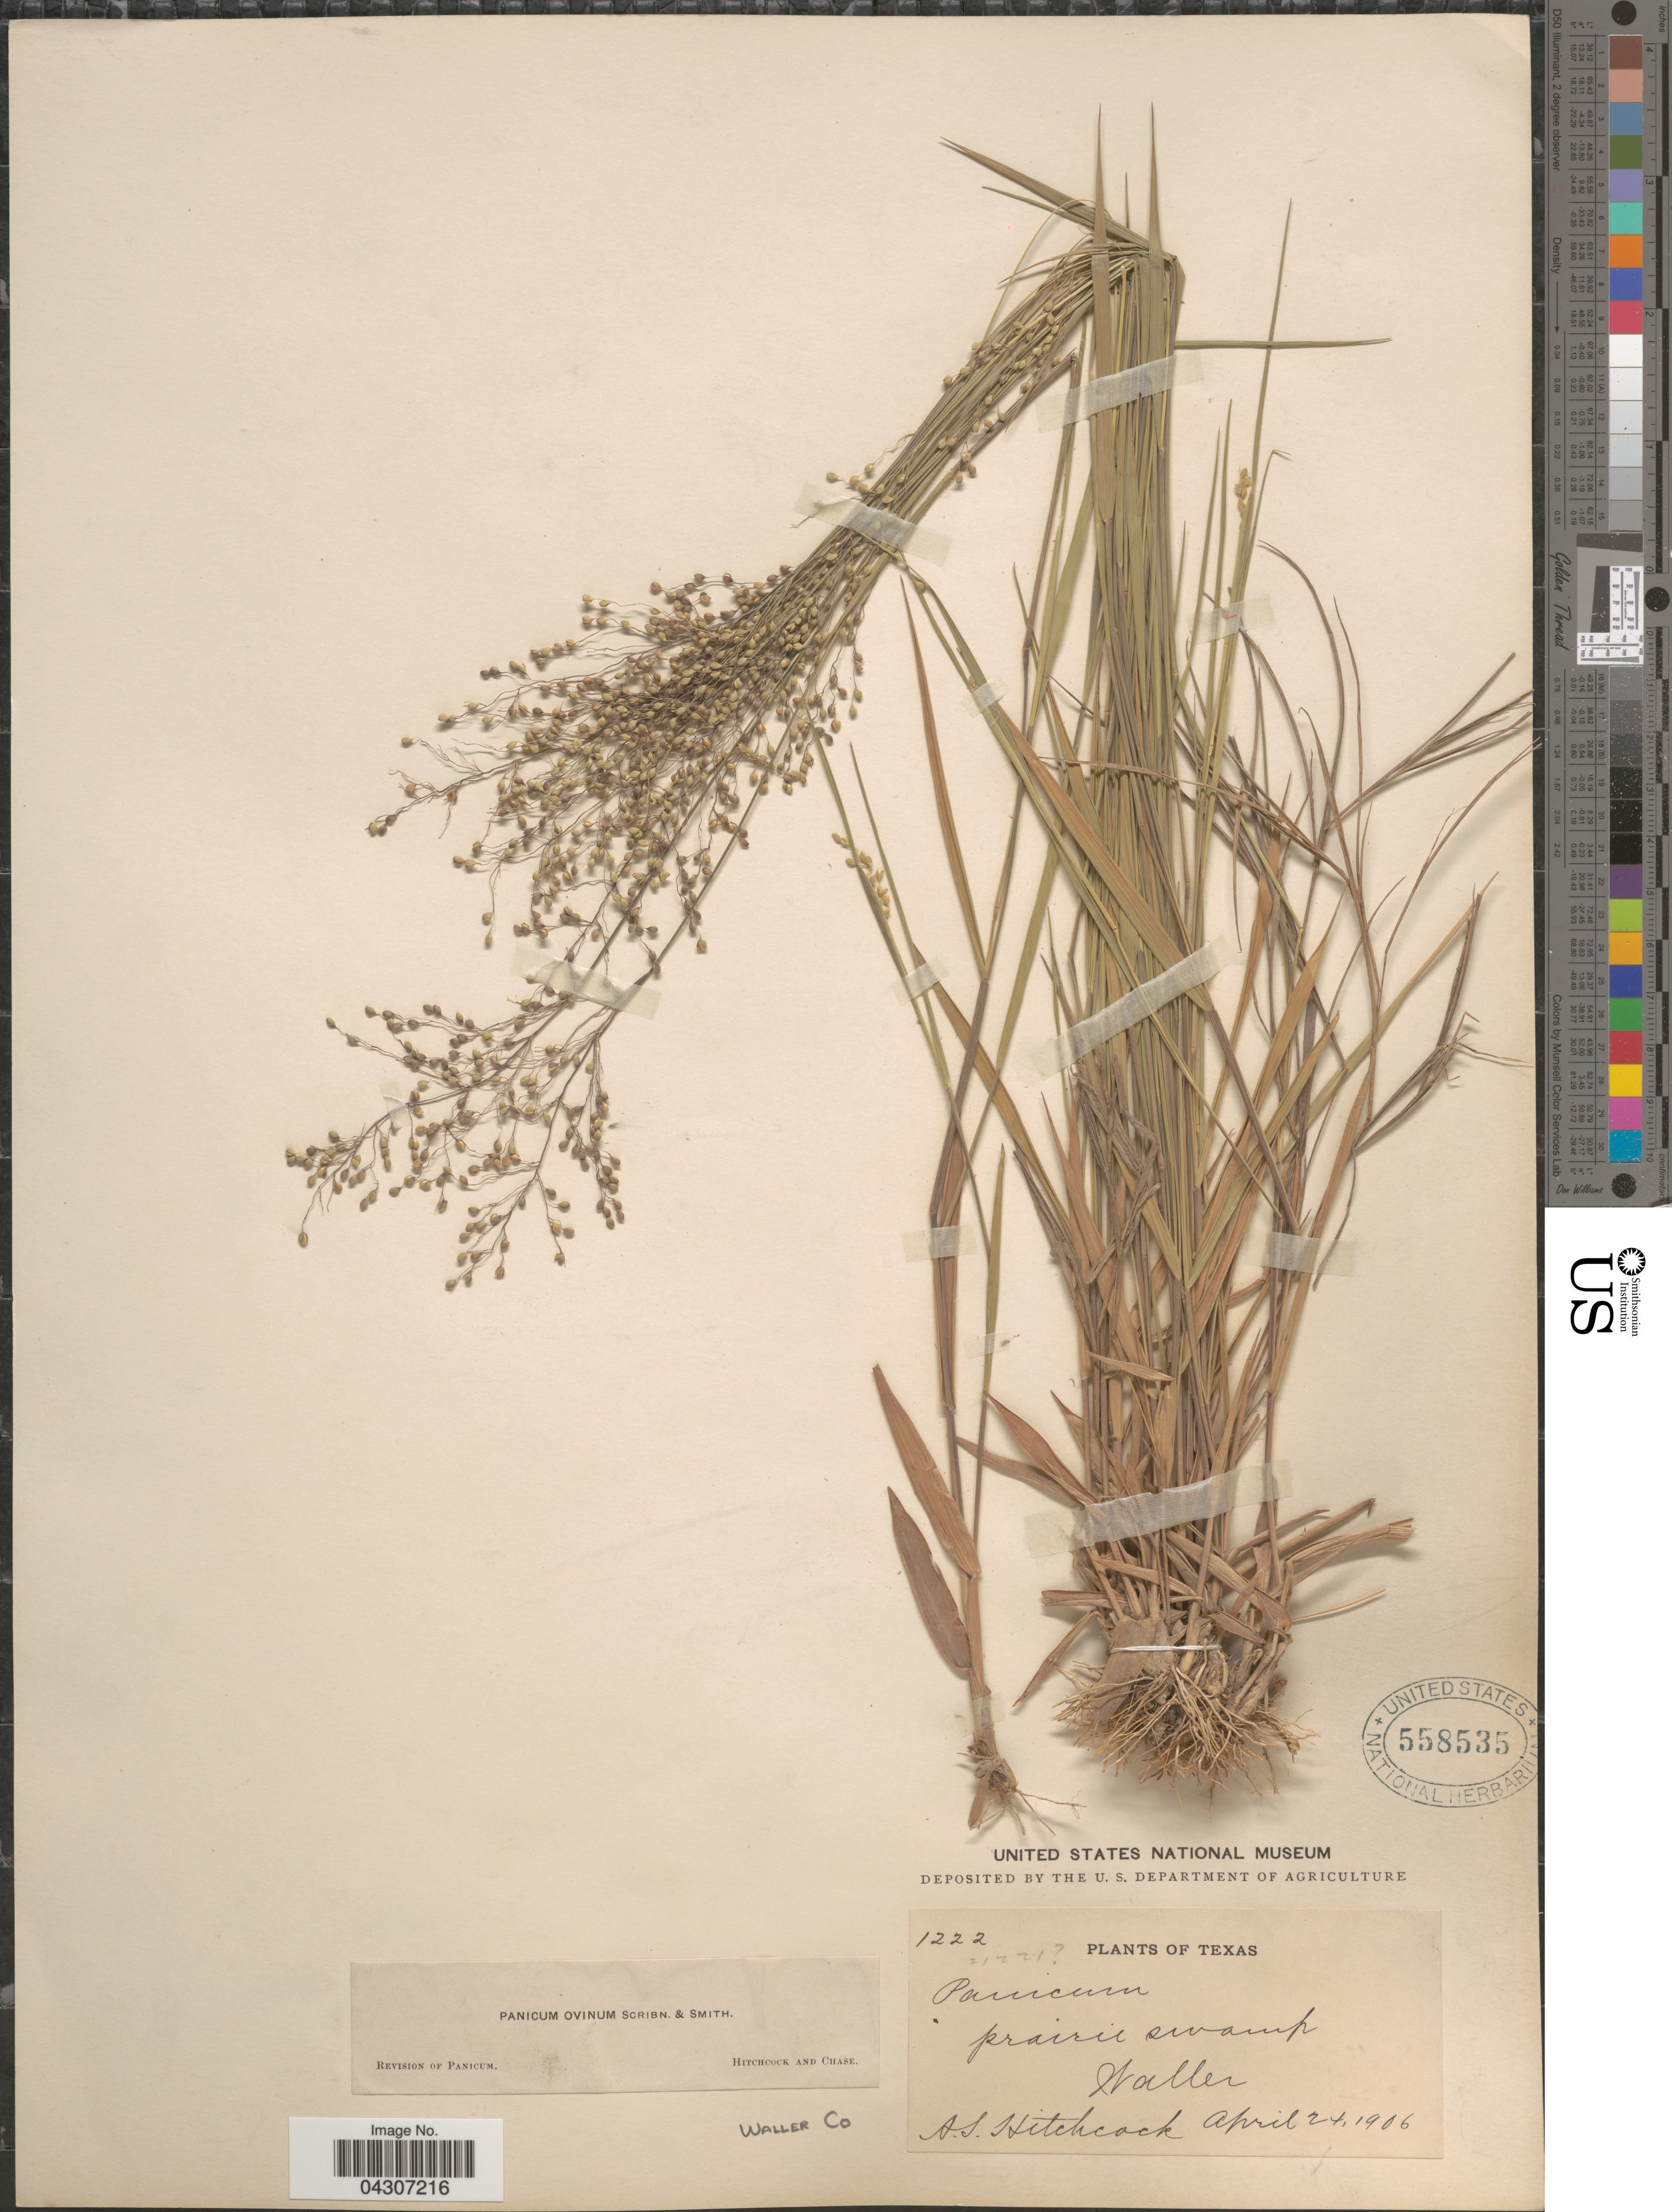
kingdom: Plantae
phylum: Tracheophyta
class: Liliopsida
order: Poales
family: Poaceae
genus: Dichanthelium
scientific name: Dichanthelium aciculare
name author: (Desv. ex Poir.) Gould & C.A. Clark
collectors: A. S. Hitchcock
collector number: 1222/1221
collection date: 1906-04-24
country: United States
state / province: Texas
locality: Waller.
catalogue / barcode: US 558535